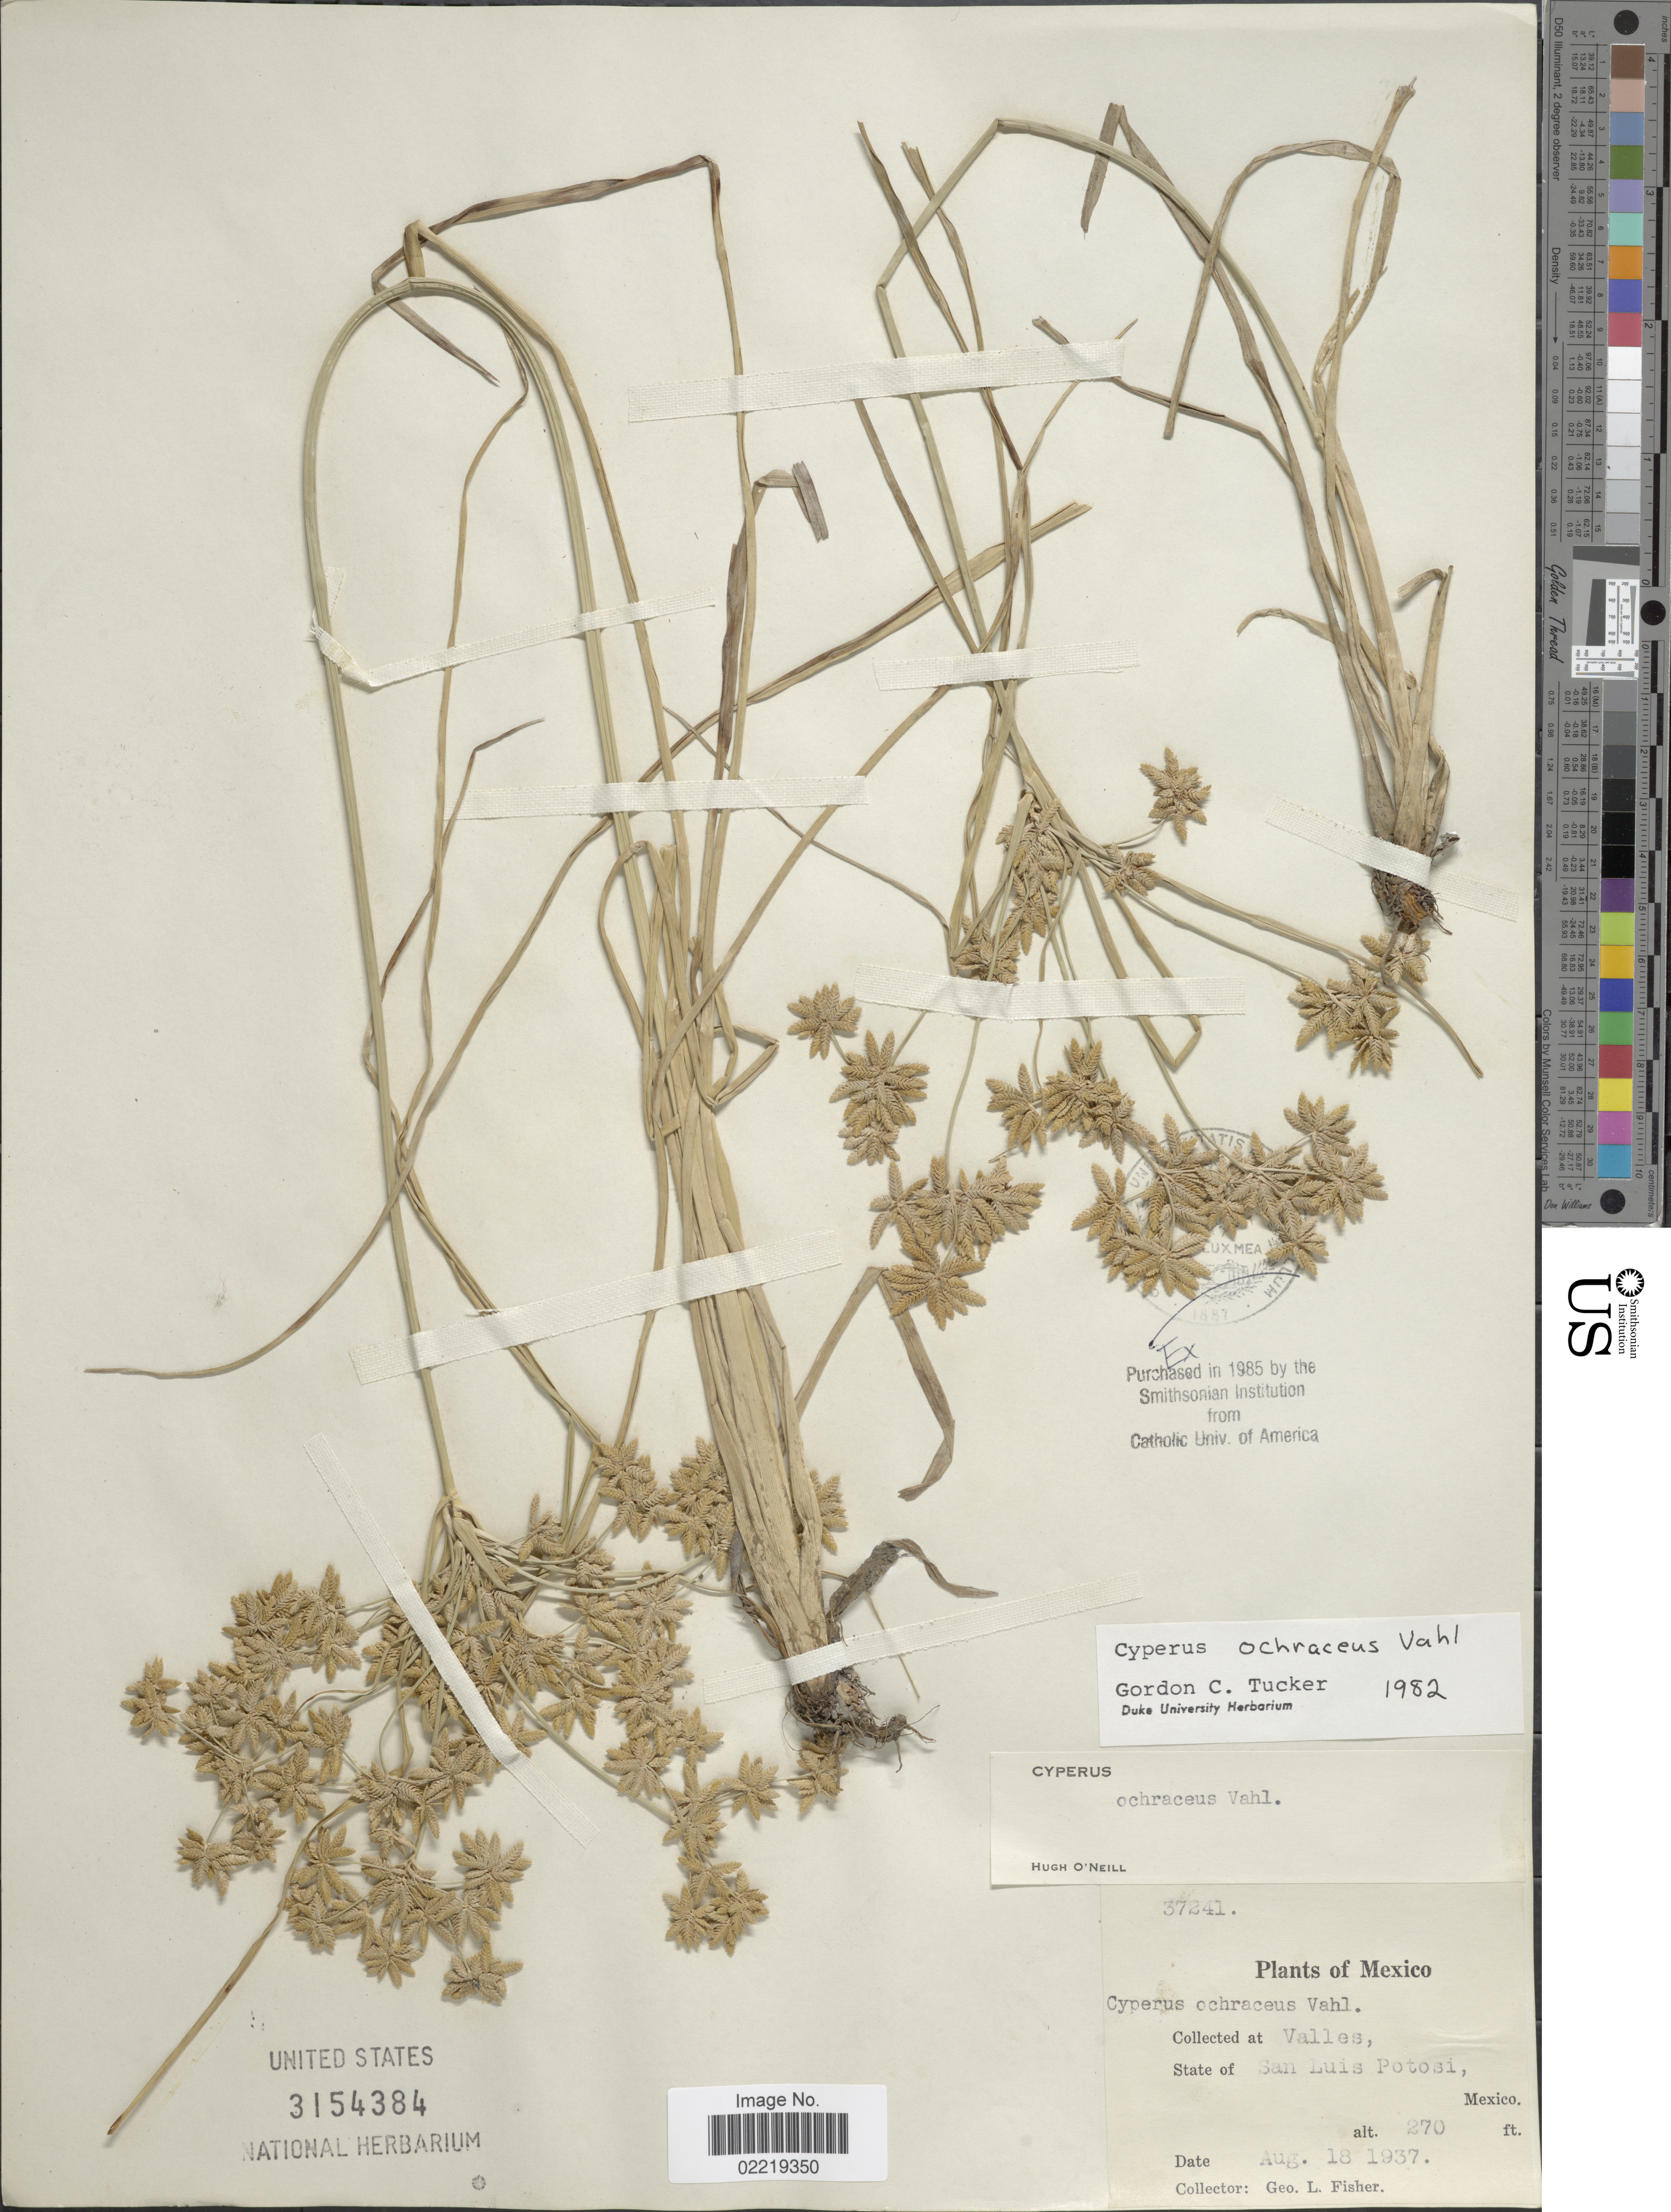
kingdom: Plantae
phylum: Tracheophyta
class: Liliopsida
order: Poales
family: Cyperaceae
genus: Cyperus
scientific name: Cyperus ochraceus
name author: Vahl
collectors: G. L. Fisher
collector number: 37241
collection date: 1937-08-18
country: Mexico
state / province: San Luis Potosí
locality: Valles, State of San Luis Potosi, Mexico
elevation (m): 82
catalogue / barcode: US 3154384